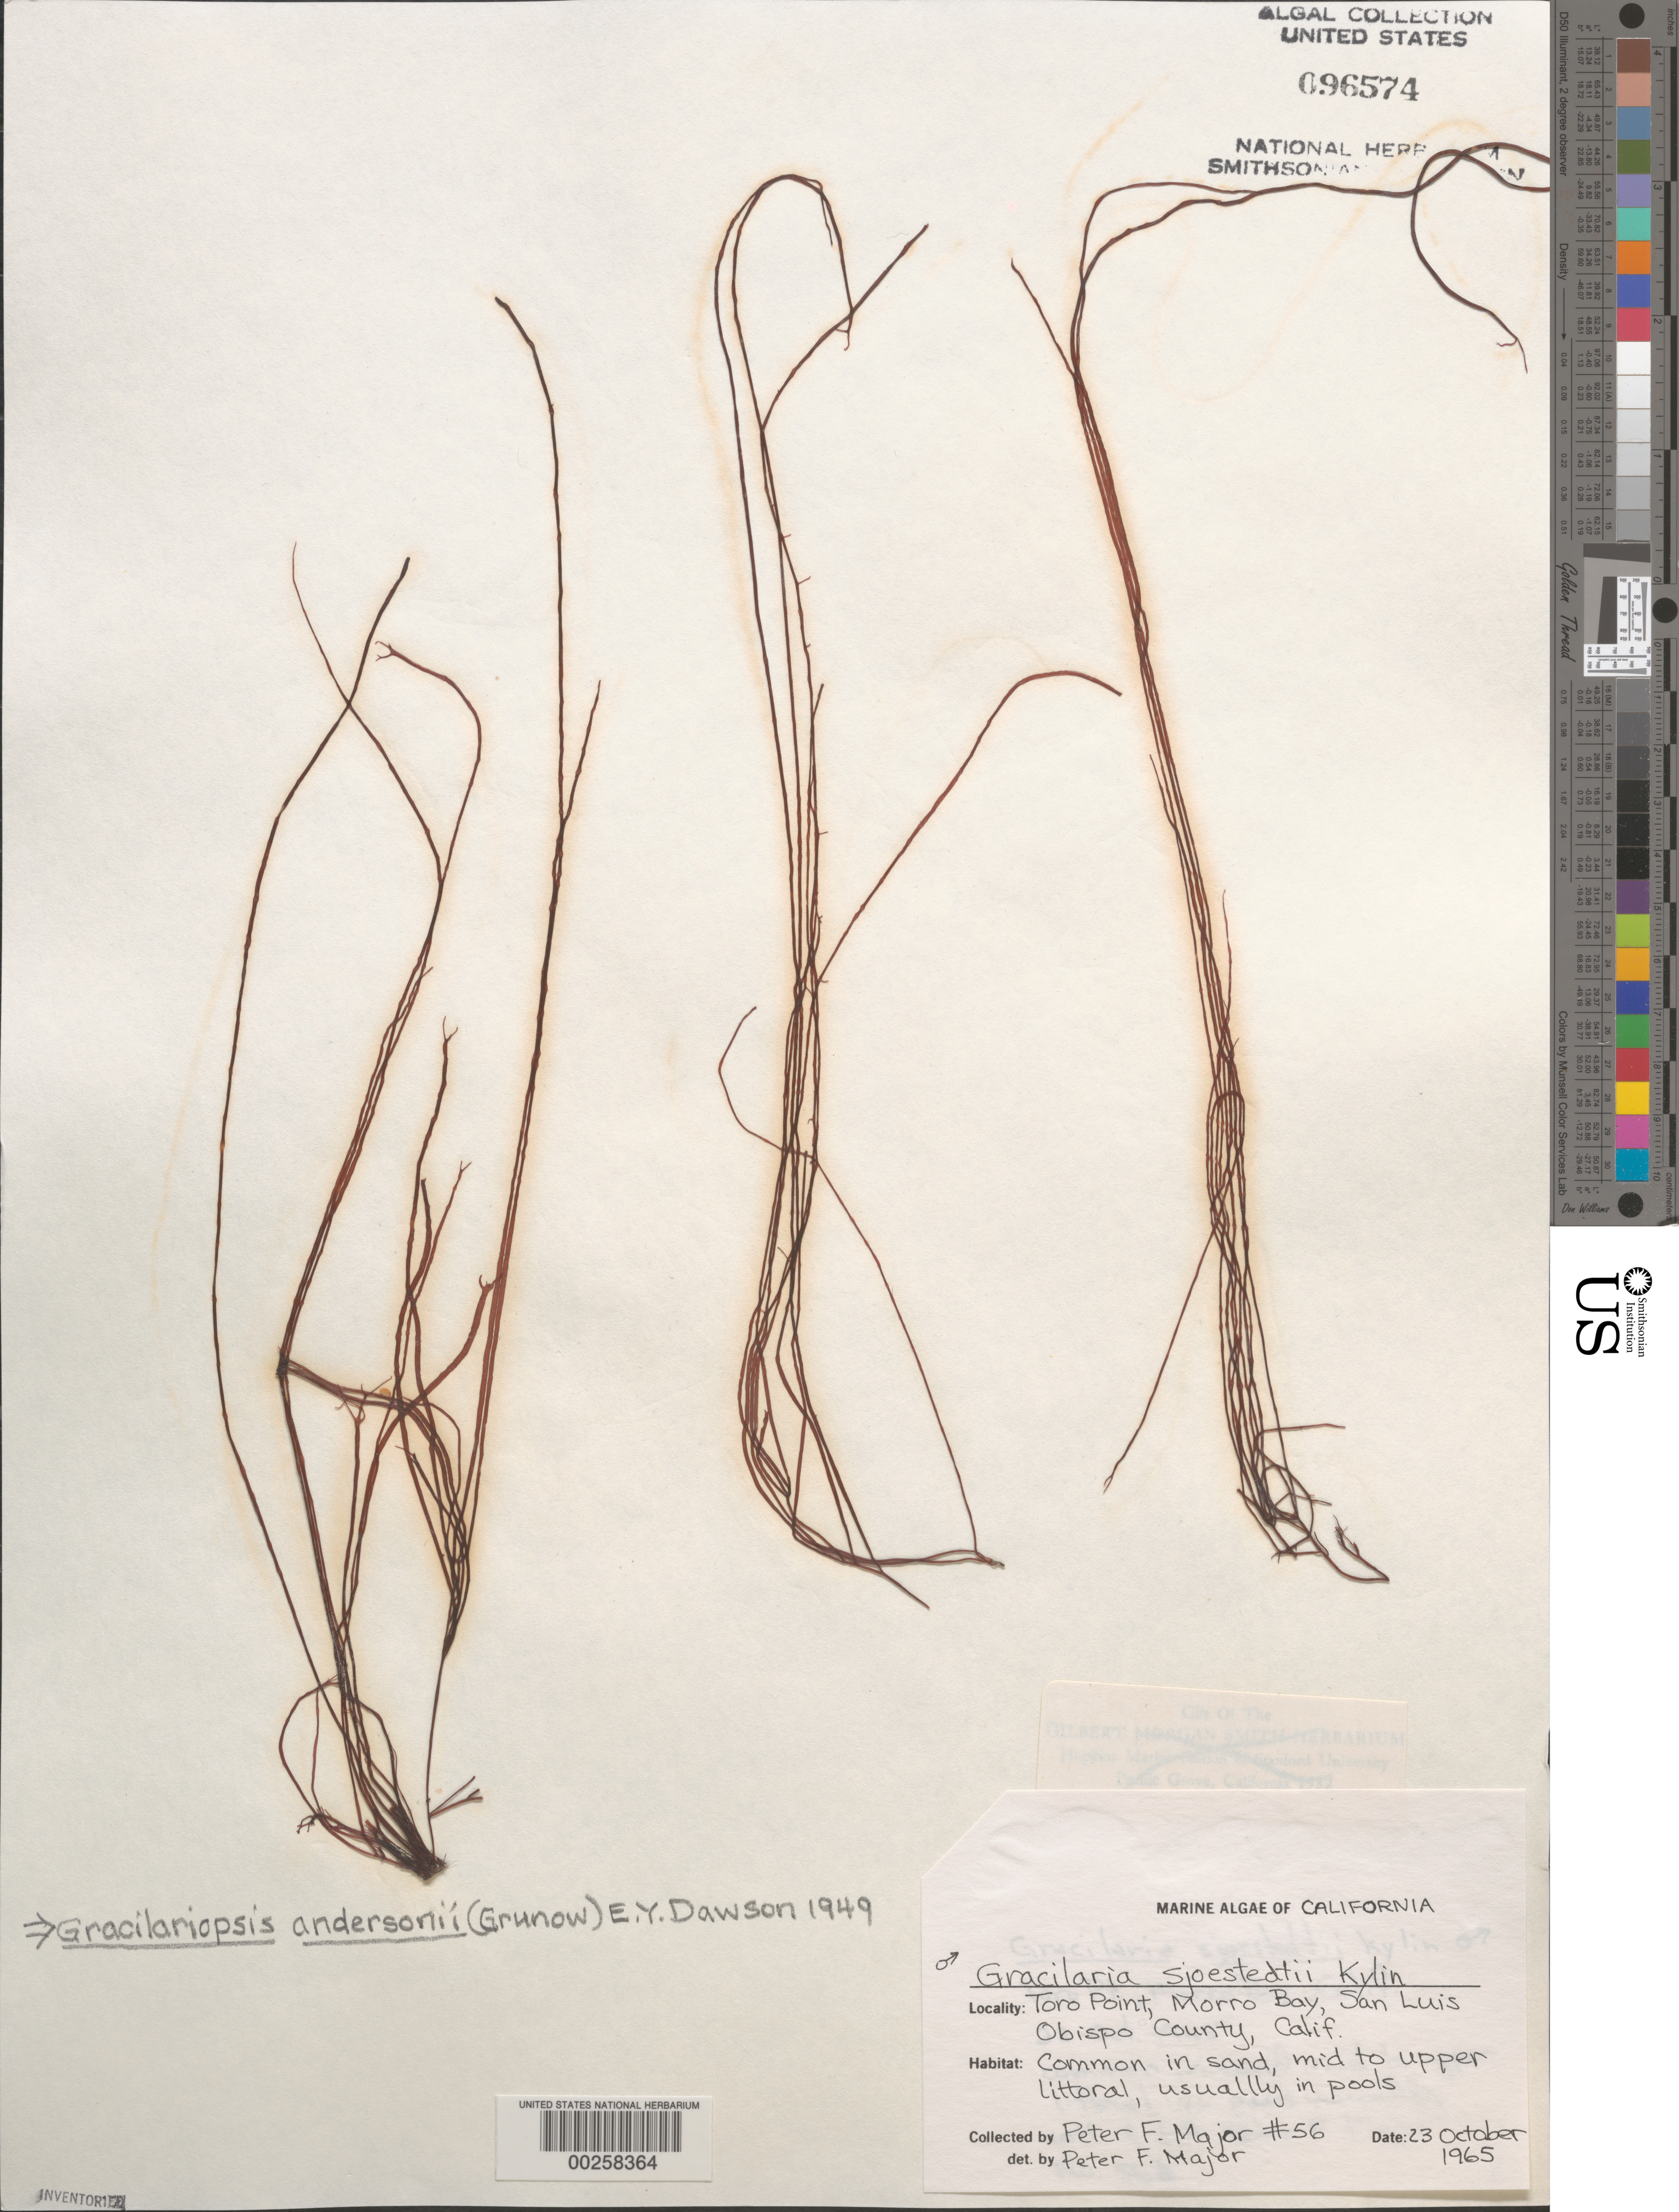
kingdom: Plantae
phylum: Rhodophyta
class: Florideophyceae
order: Gracilariales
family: Gracilariaceae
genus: Gracilariopsis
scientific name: Gracilariopsis andersonii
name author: (Grunow) E.Y. Dawson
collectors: P. Major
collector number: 56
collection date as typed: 23 Oct 1965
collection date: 1965-10-23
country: United States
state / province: California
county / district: San Luis Obispo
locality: Toro Point, Morro Bay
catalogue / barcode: US 96574